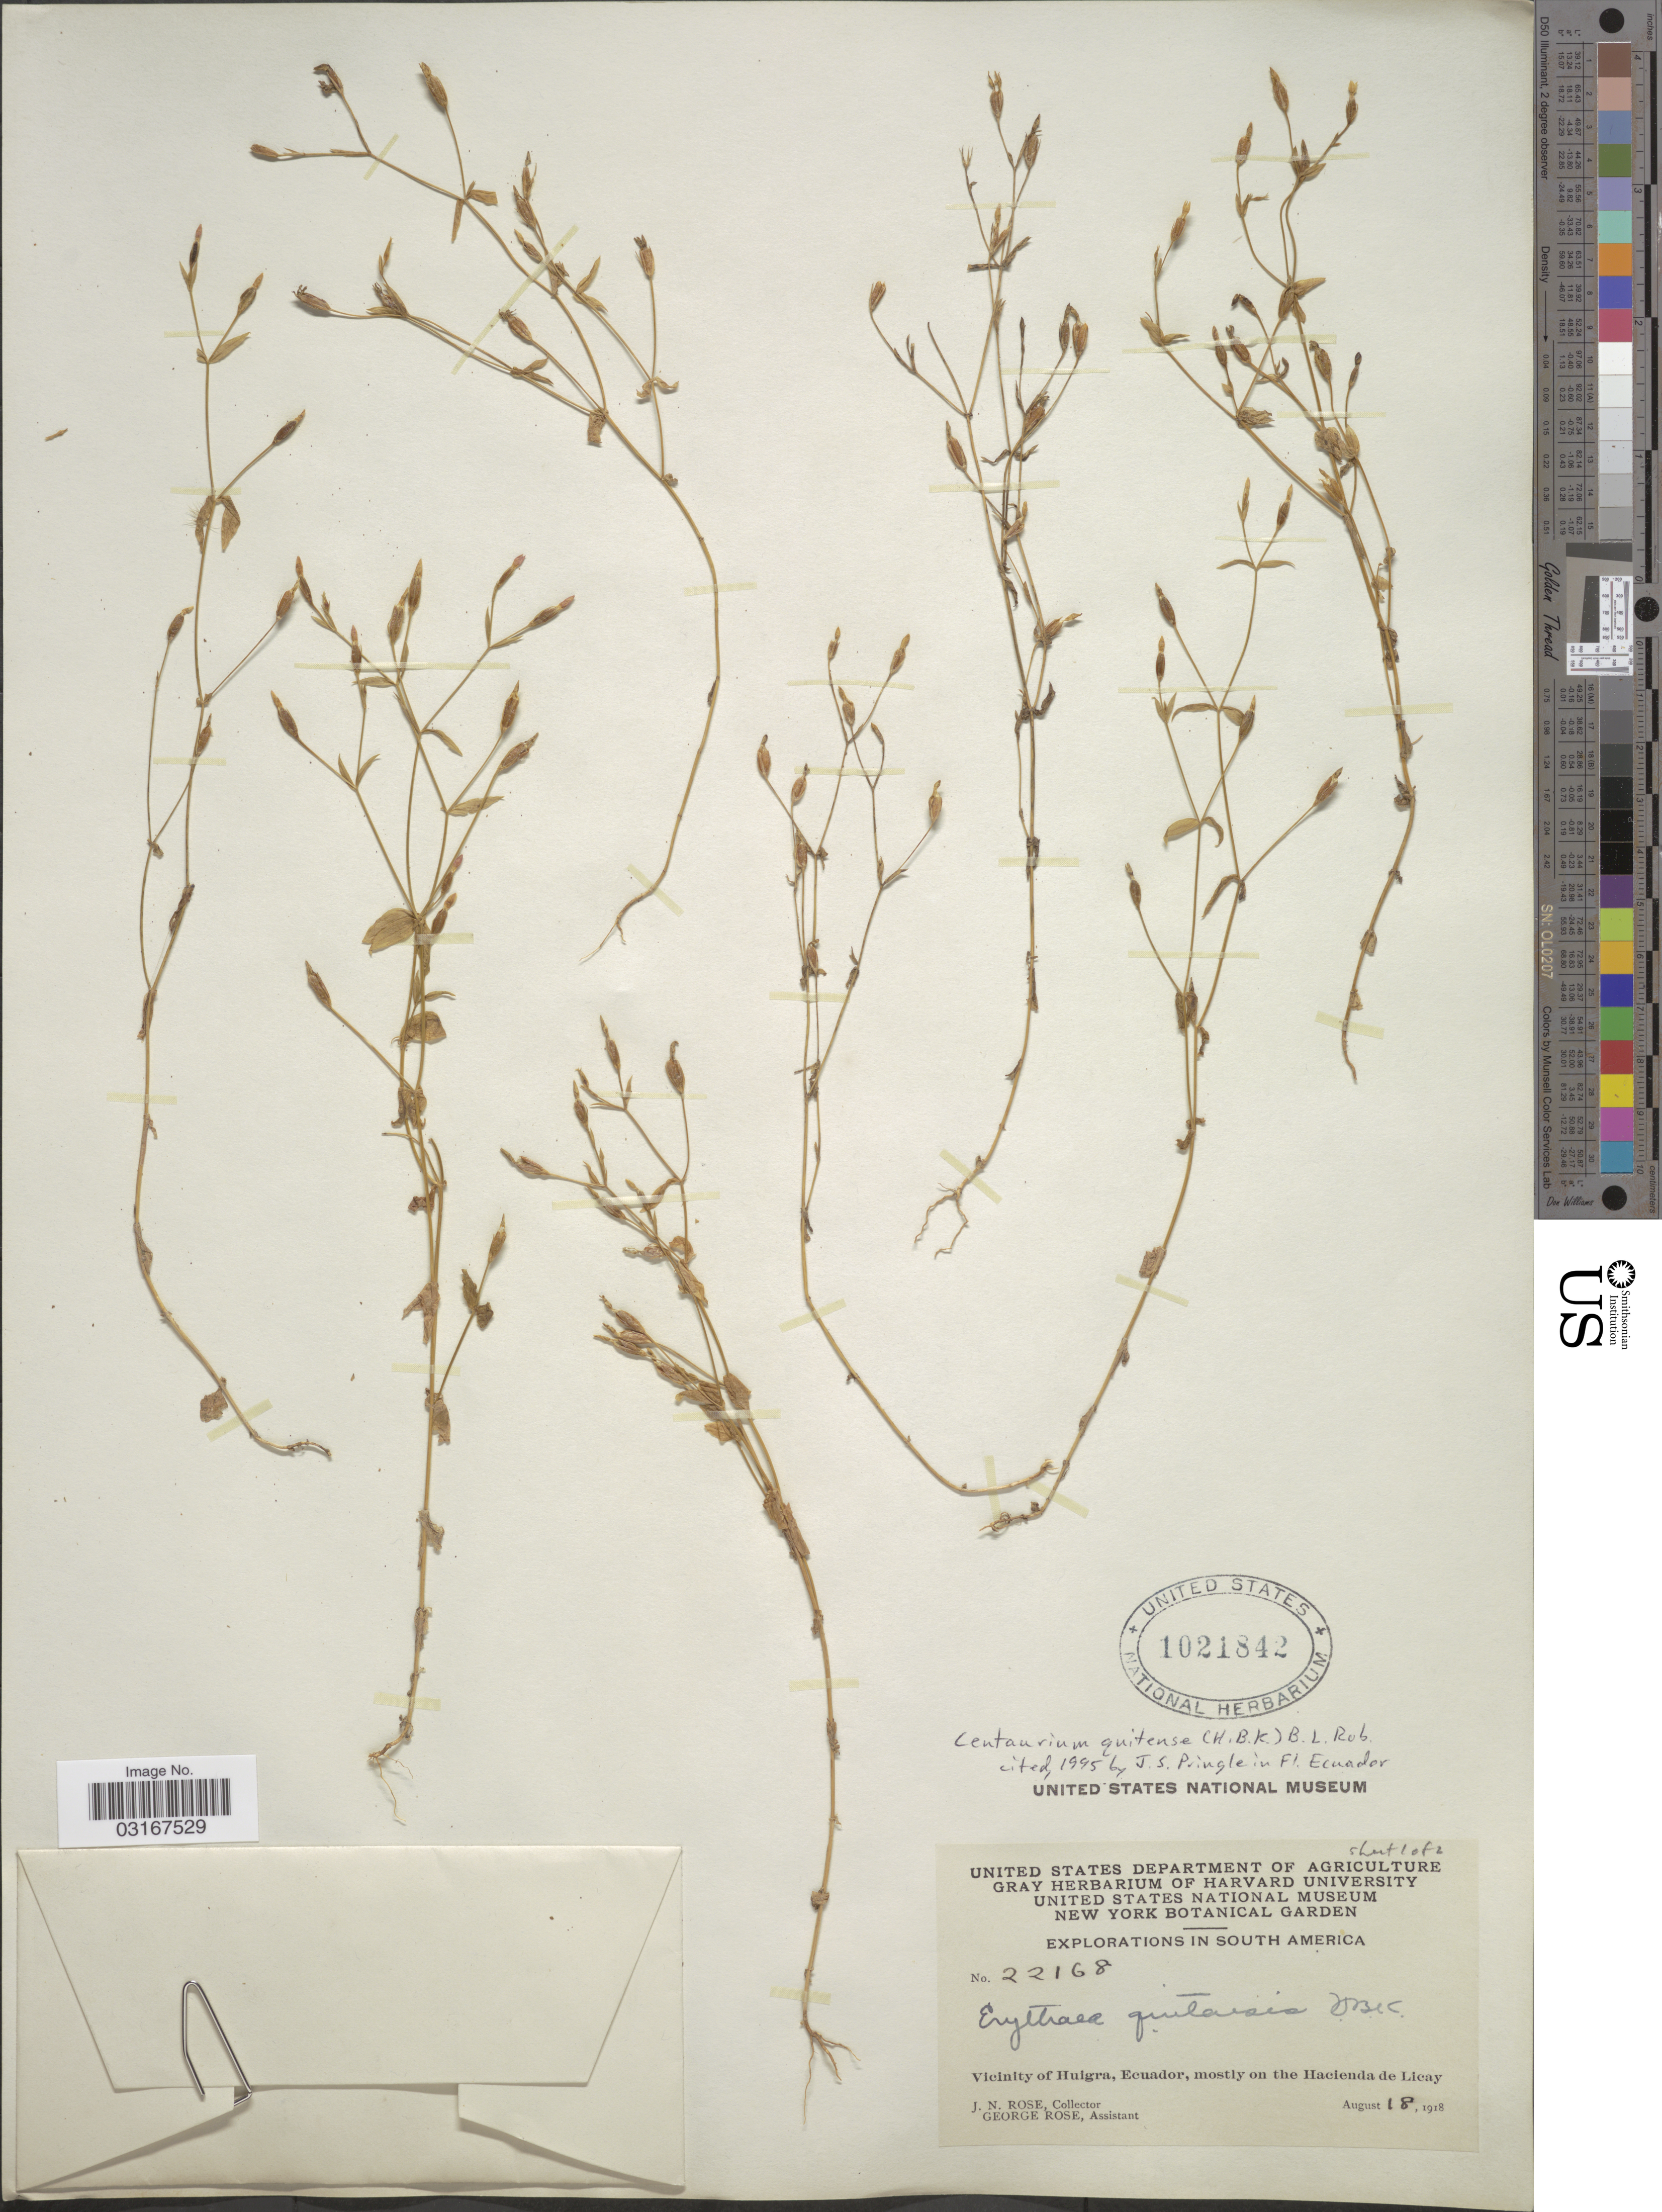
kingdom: Plantae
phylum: Tracheophyta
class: Magnoliopsida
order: Gentianales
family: Gentianaceae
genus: Centaurium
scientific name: Centaurium quitense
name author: (Kunth) B.L. Rob.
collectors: J. N. Rose & G. Rose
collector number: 22168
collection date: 1918-08-18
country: Ecuador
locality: Vicinity of Huigra, mostly on the Hacienda de Licay.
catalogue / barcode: US 1021842